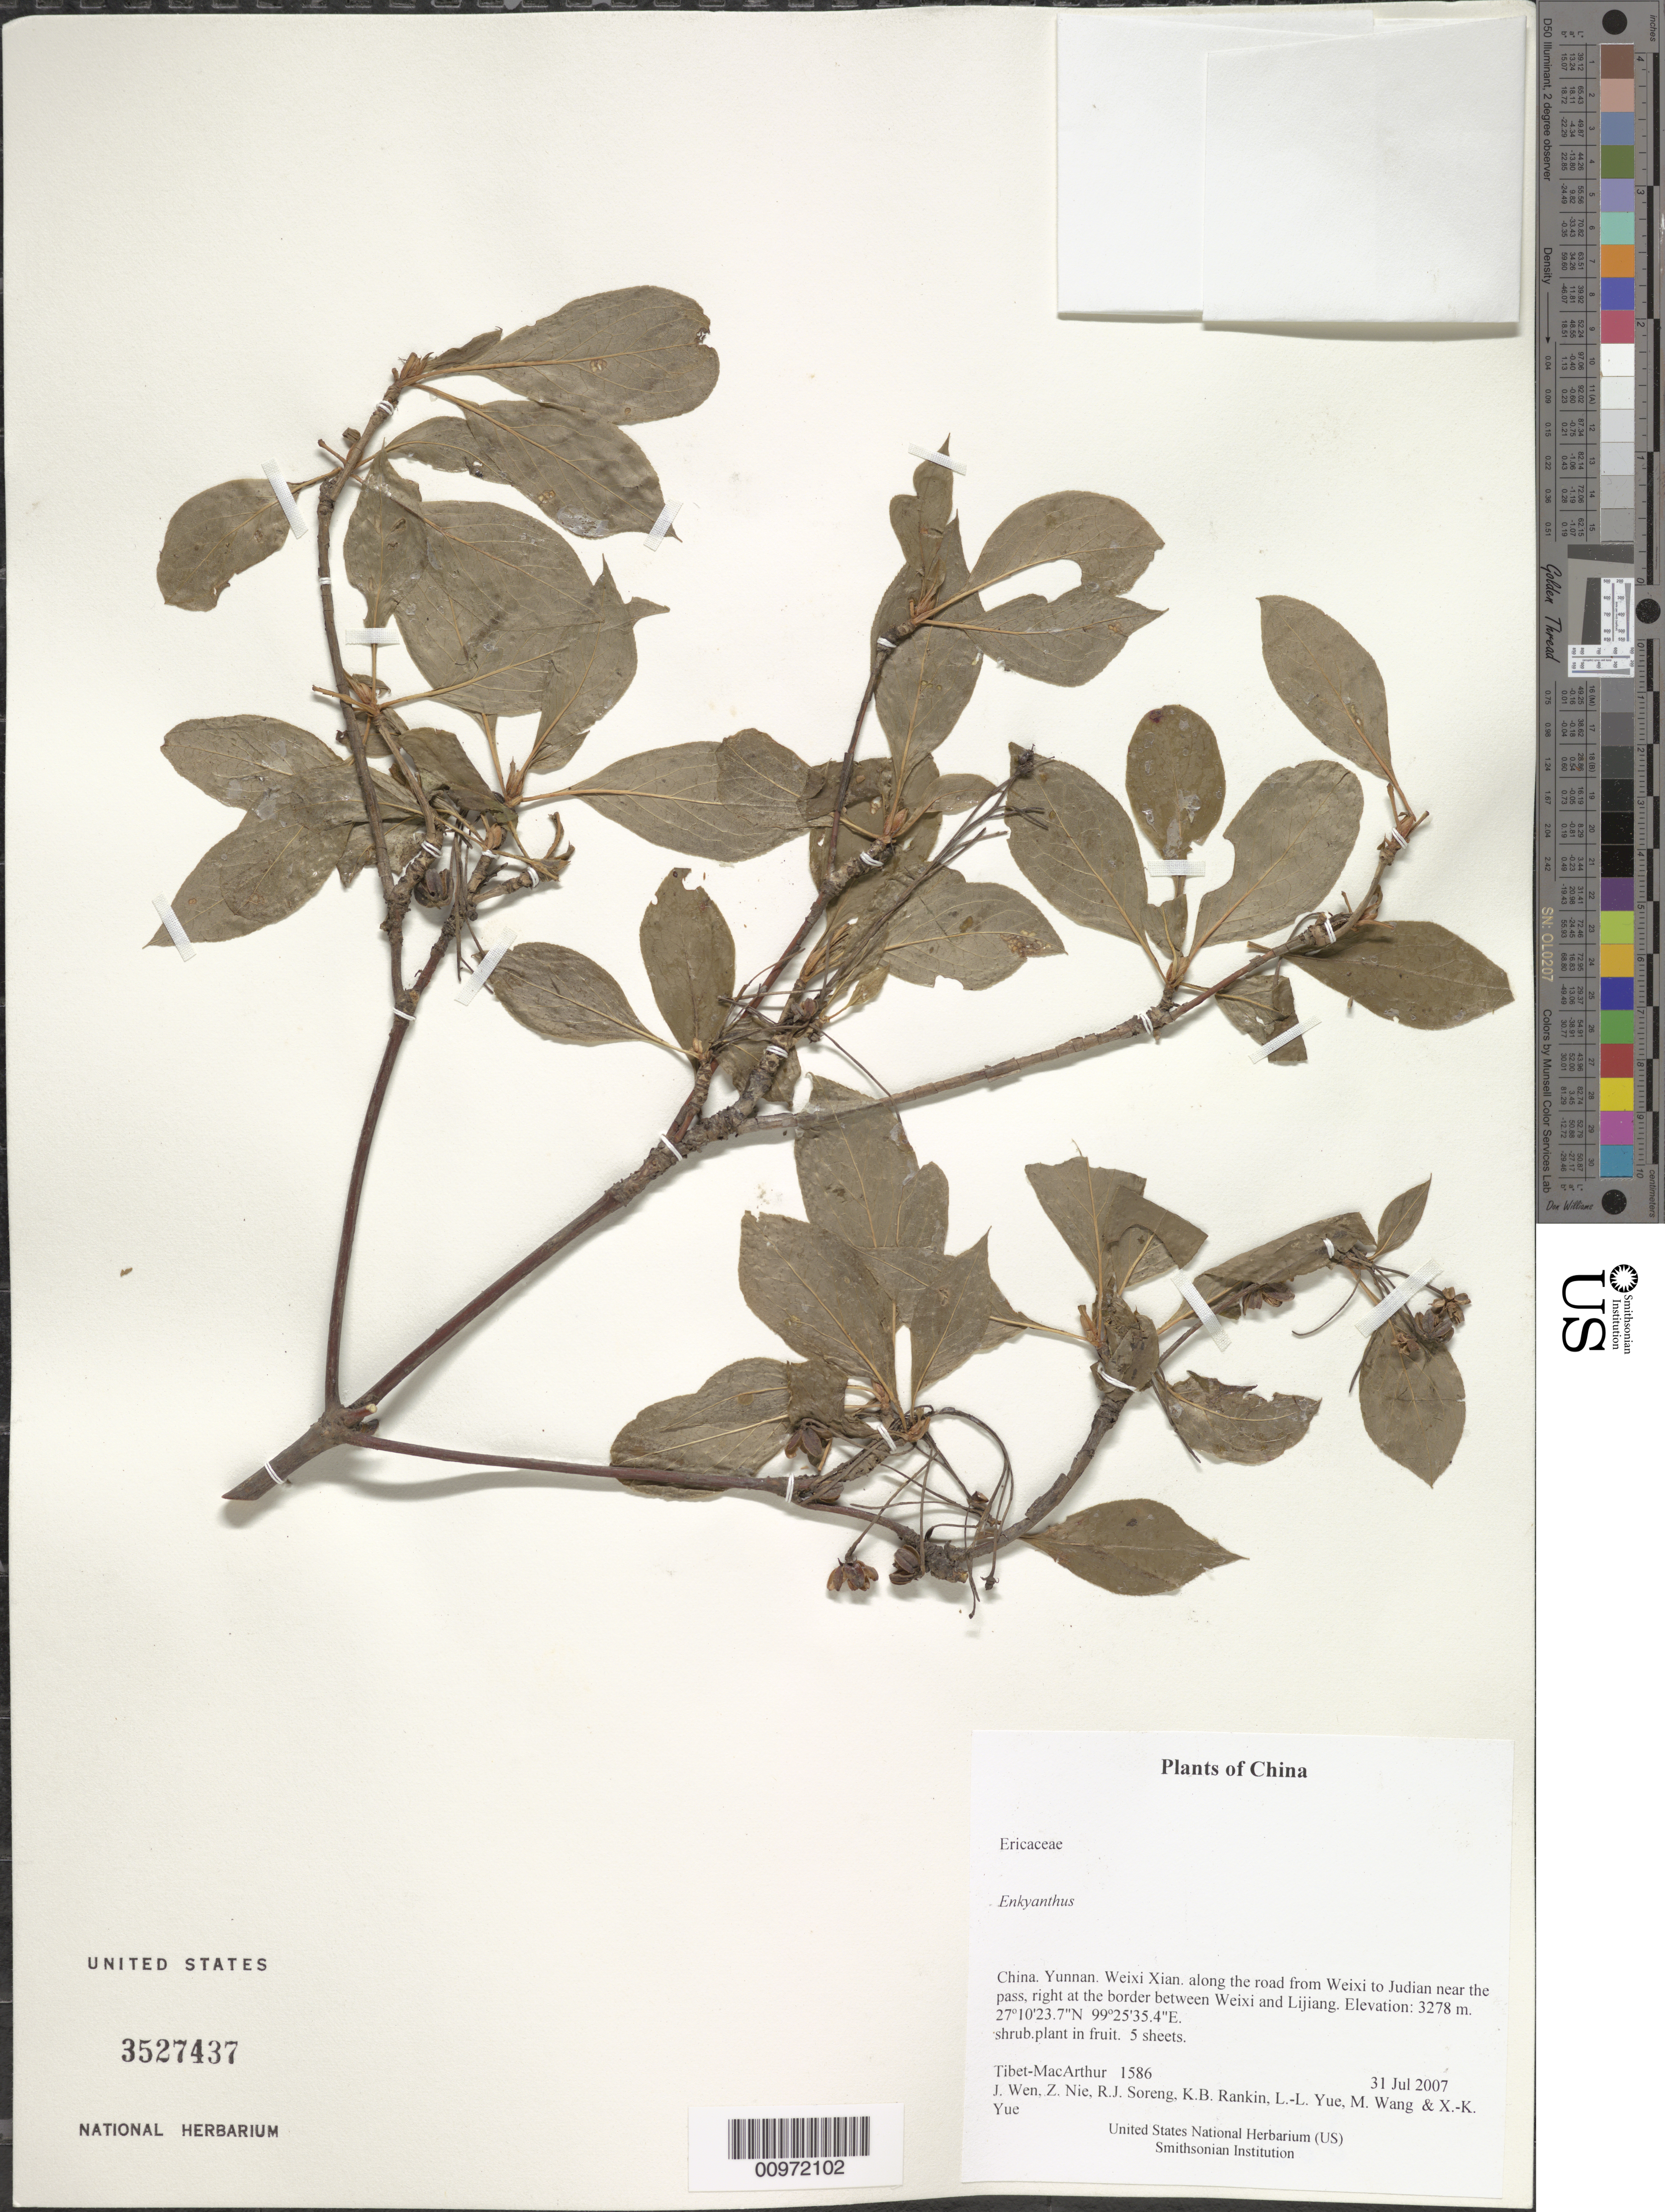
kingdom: Plantae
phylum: Tracheophyta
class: Magnoliopsida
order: Ericales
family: Ericaceae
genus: Enkianthus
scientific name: Enkianthus sp.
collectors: Tibet-MacArthur, J. Wen, Z. Nie, R. J. Soreng, K. Rankin, L. Yue, M. Wang & X. Yue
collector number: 1586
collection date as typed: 31 Jul 2007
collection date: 2007-07-31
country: China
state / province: Yunnan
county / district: Weixi Xian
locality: along the road from Weixi to Judian near the pass, right at the border between Weixi and Lijiang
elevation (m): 3278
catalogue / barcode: US 3527437